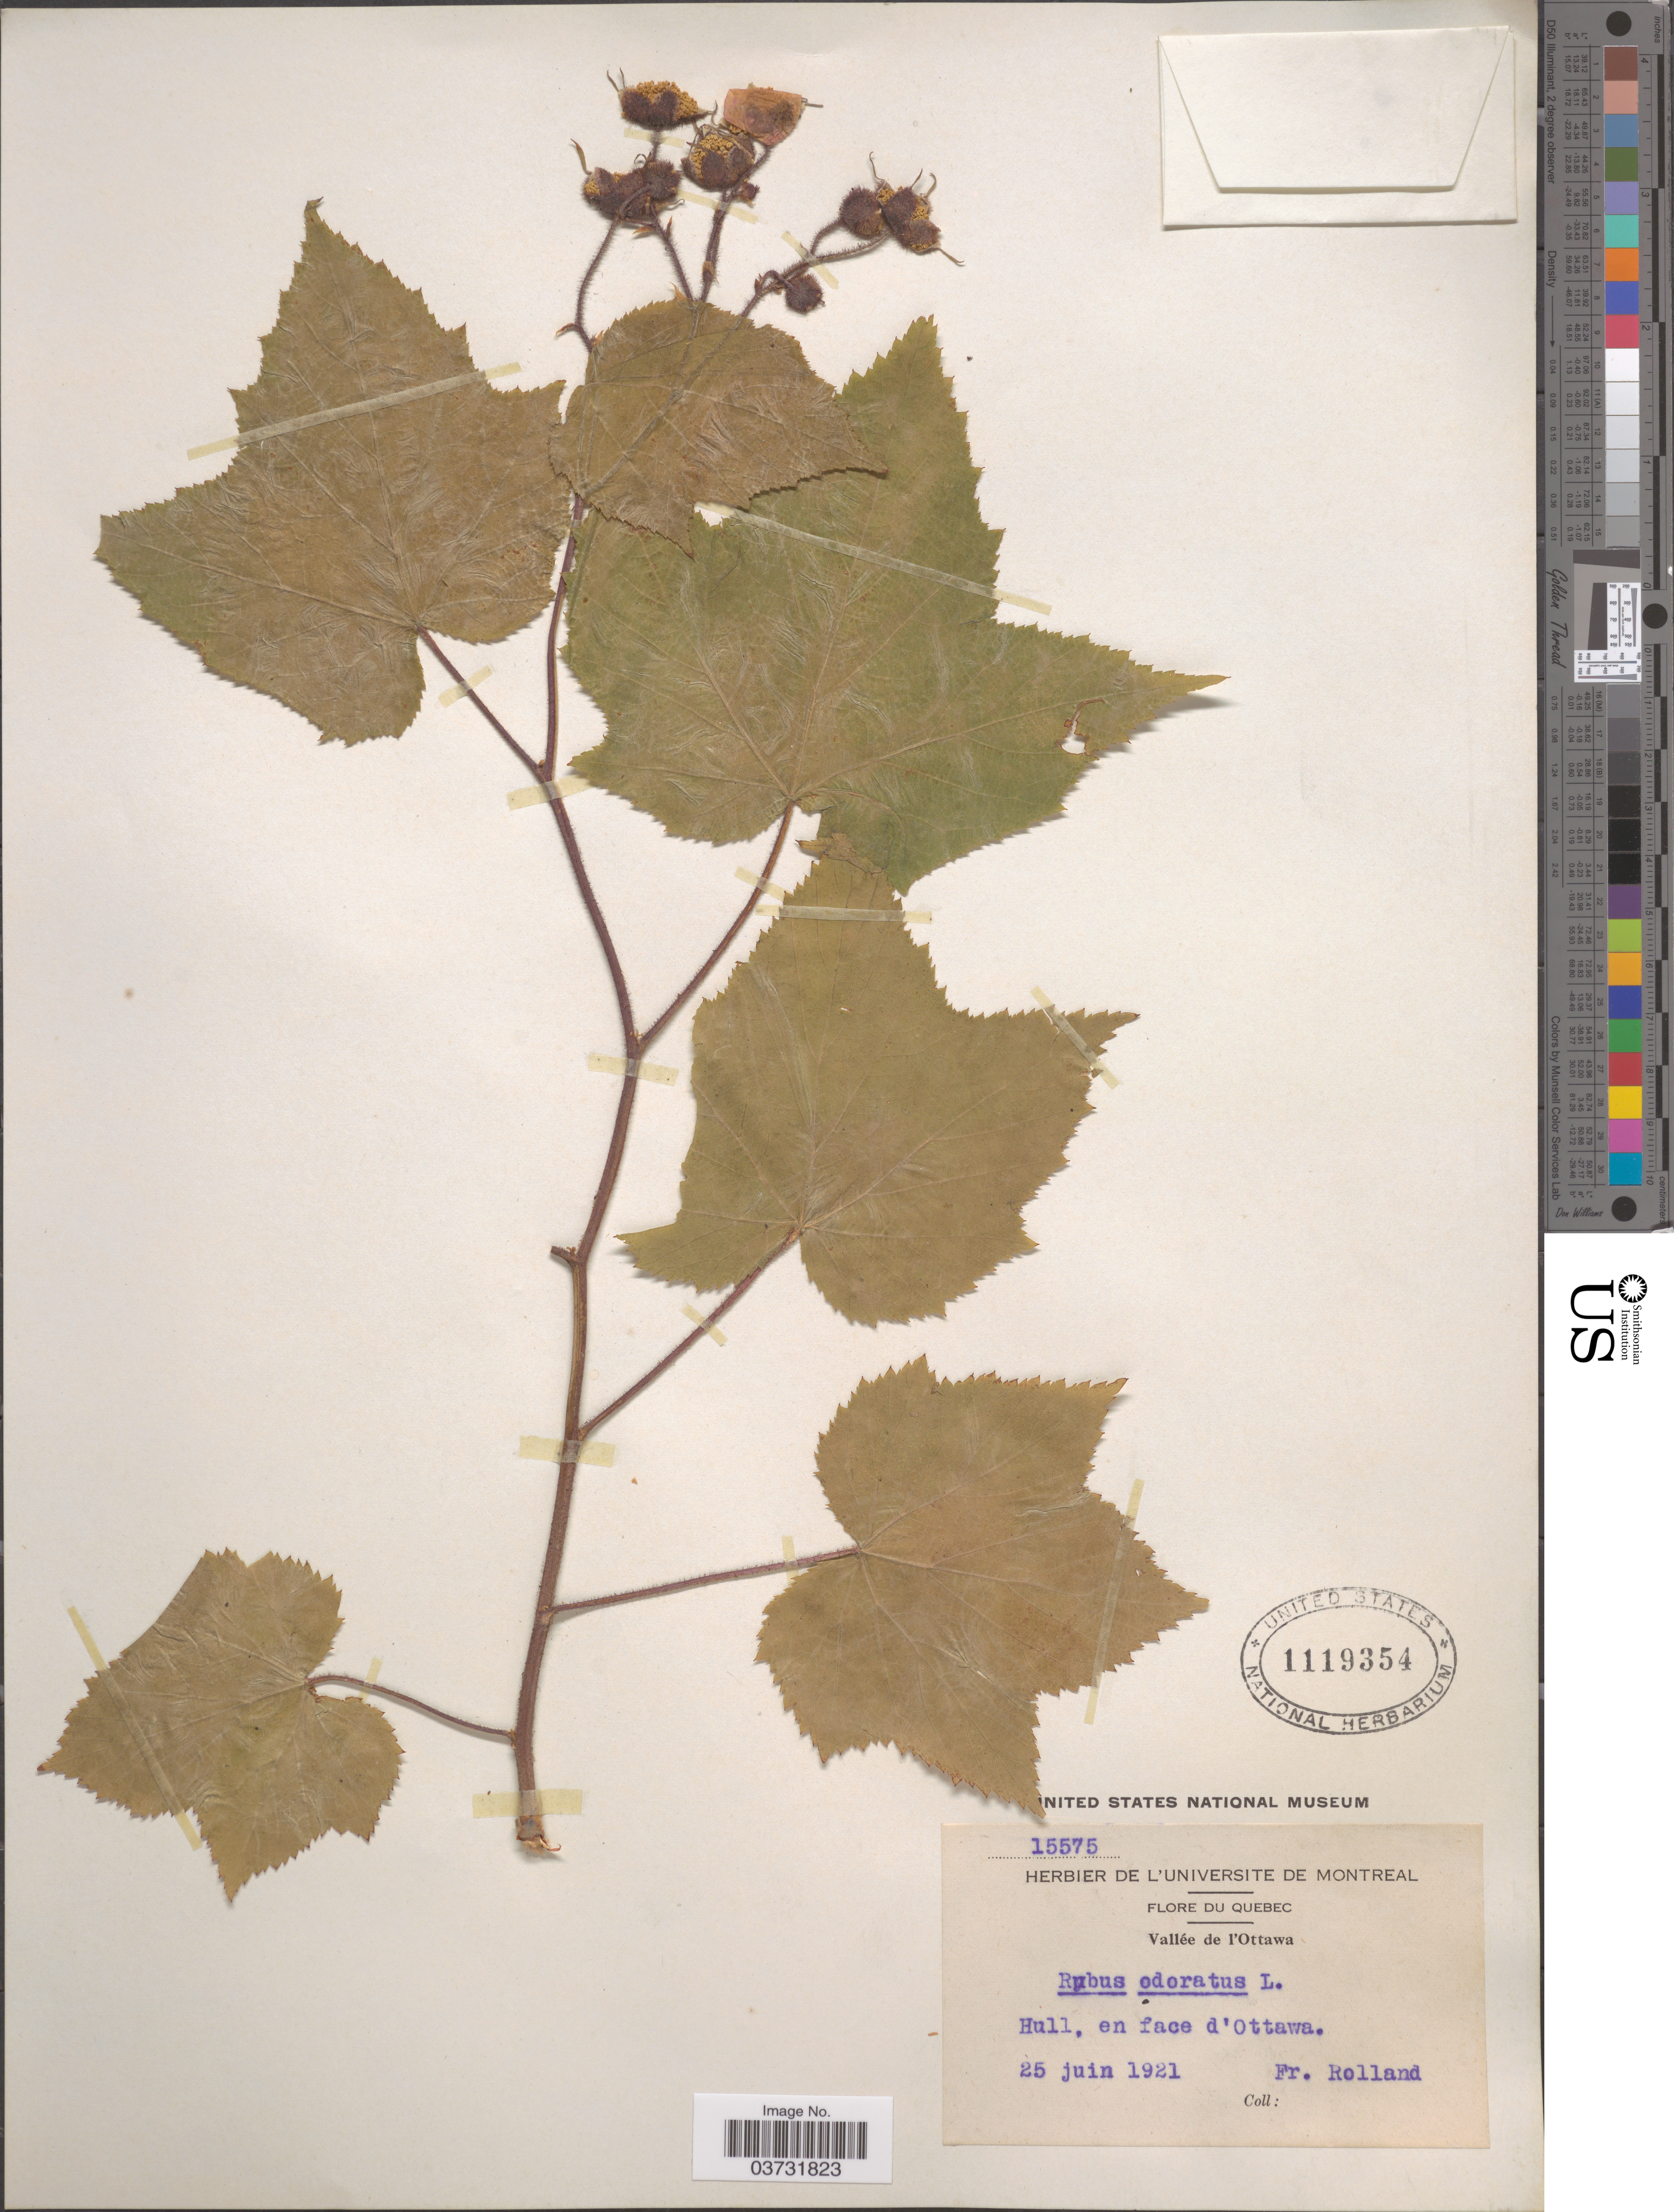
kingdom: Plantae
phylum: Tracheophyta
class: Magnoliopsida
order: Rosales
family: Rosaceae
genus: Rubus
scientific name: Rubus odoratus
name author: L.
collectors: F. Rolland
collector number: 15575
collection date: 1921-06-25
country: Canada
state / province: Quebec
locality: Vallée de l'Ottawa. Hull, en face d'Ottawa.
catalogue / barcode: US 1119354